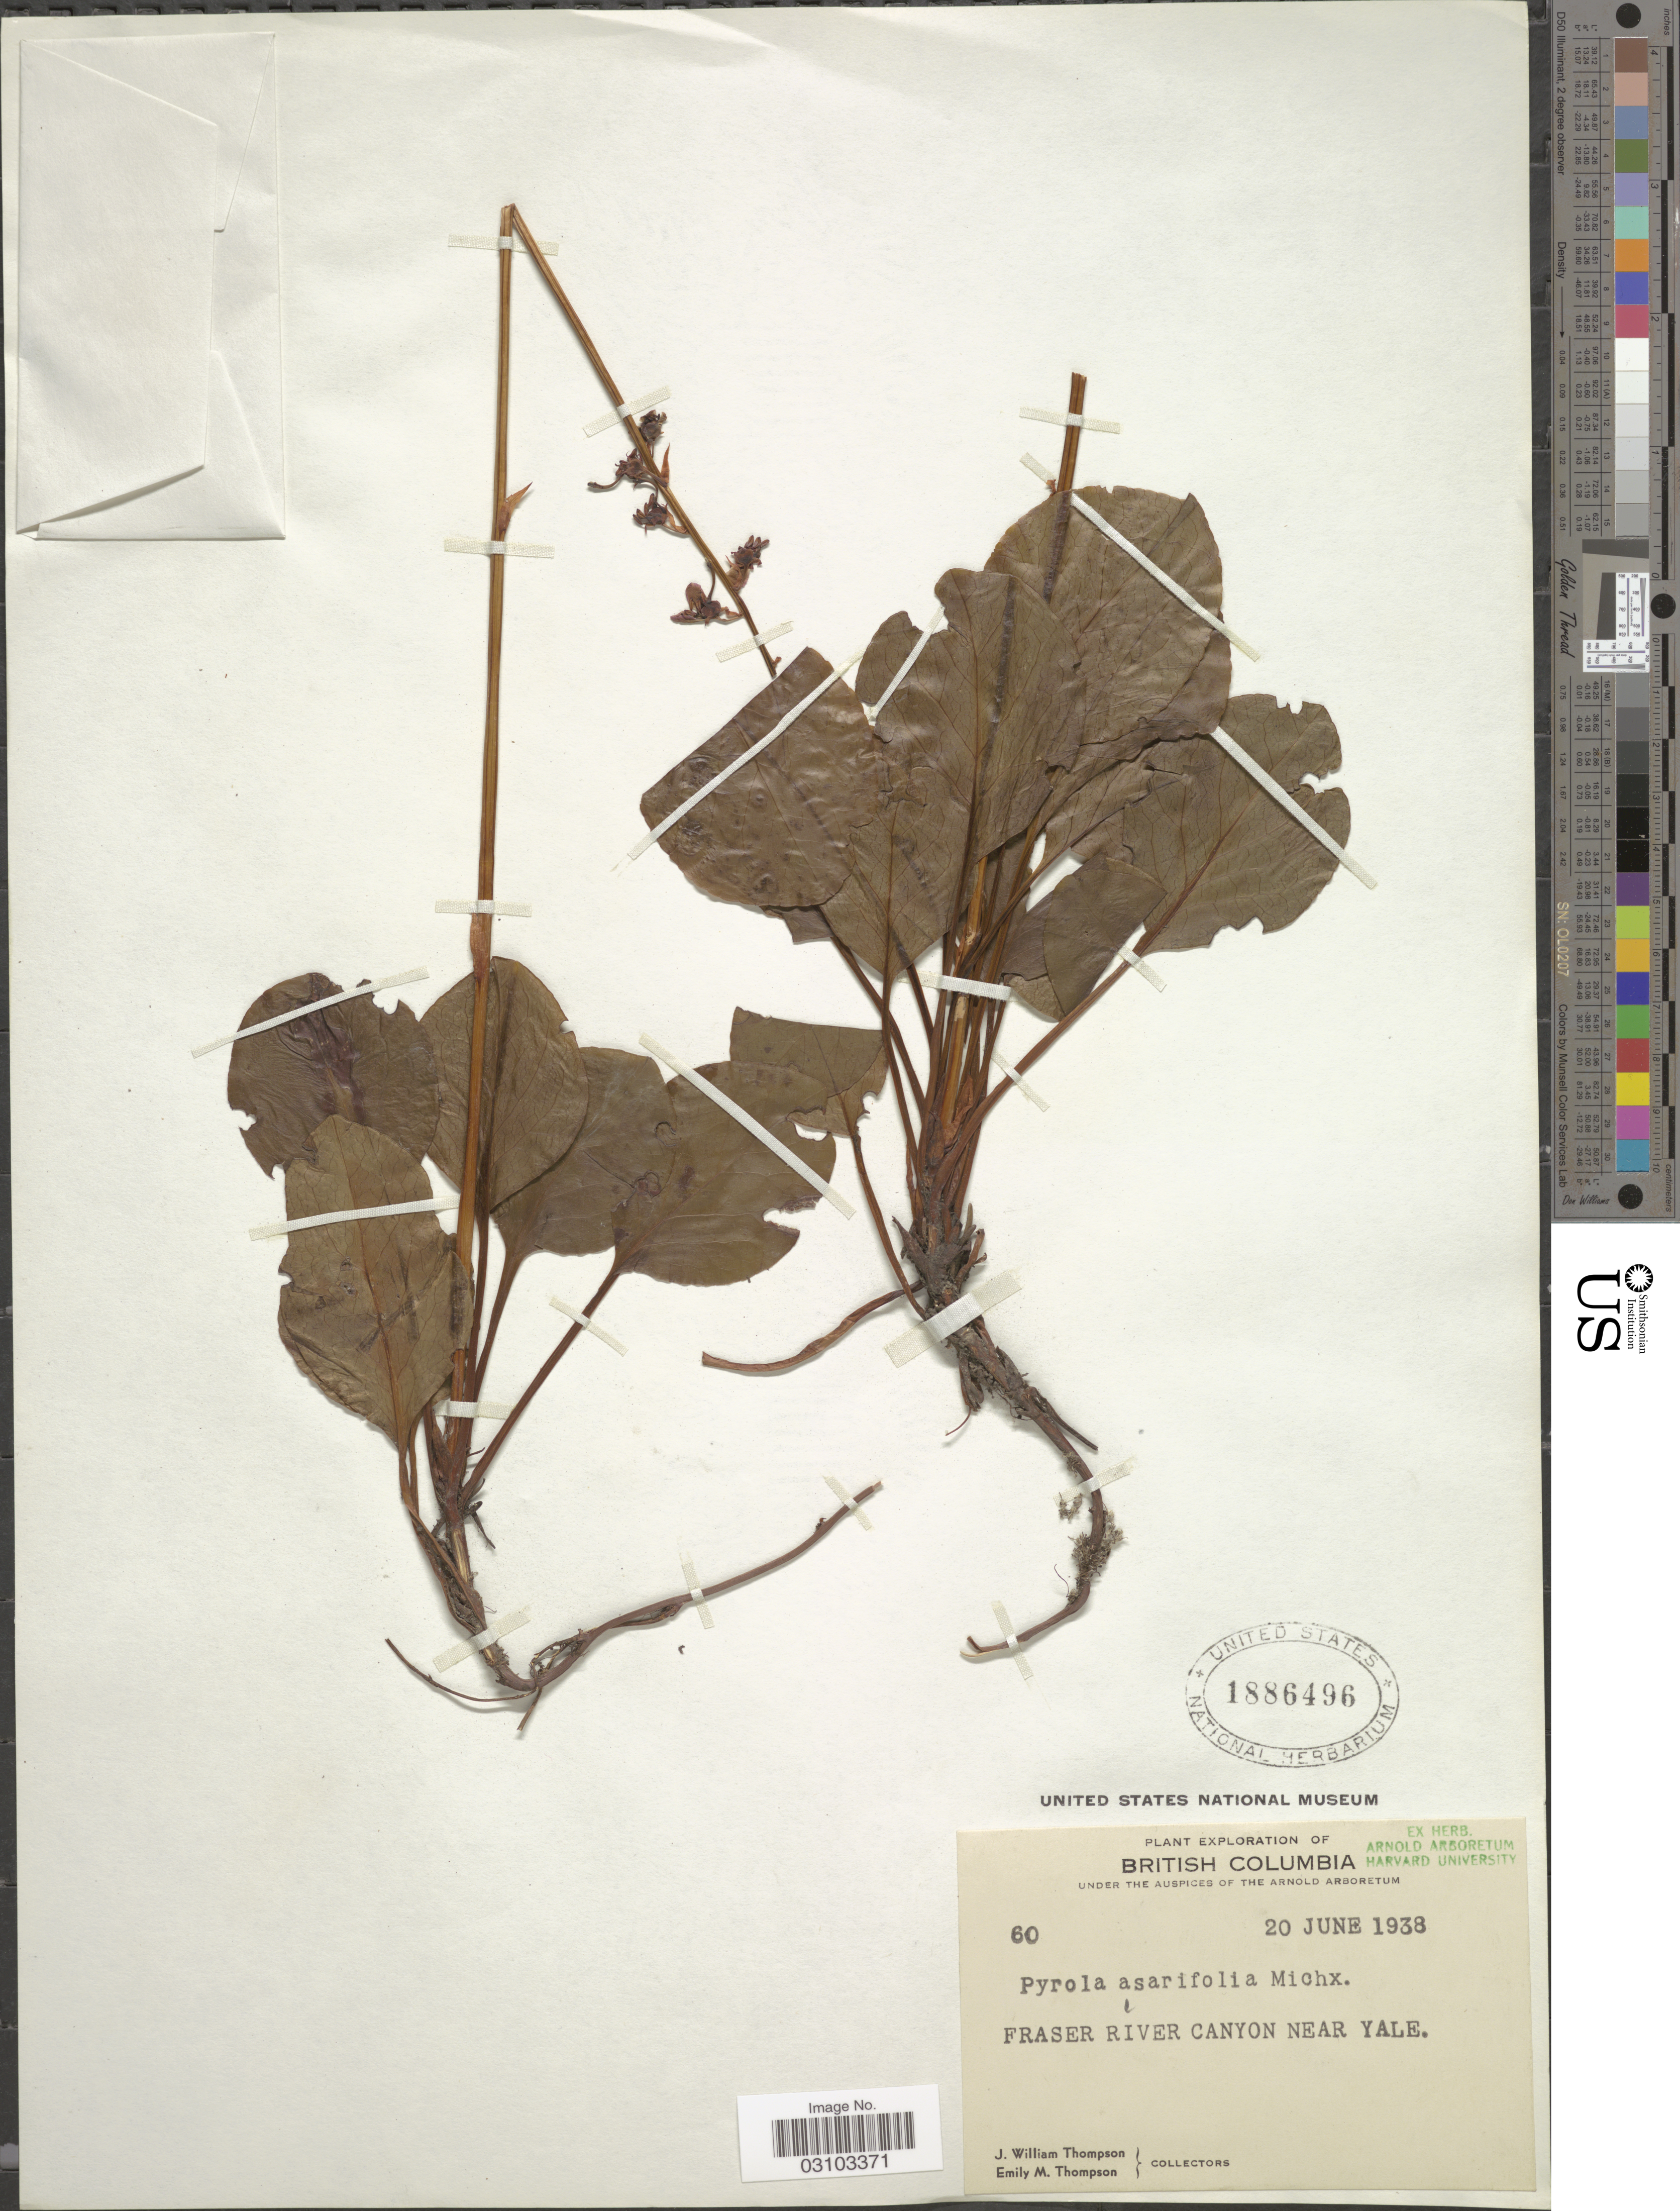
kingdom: Plantae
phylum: Tracheophyta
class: Magnoliopsida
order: Ericales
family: Ericaceae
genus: Pyrola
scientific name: Pyrola asarifolia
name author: Michx.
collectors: J. W. Thompson & E. M. Thompson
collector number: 60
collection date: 1938-06-20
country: Canada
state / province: British Columbia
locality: Fraser River Canyon near Yale.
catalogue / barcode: US 1886496